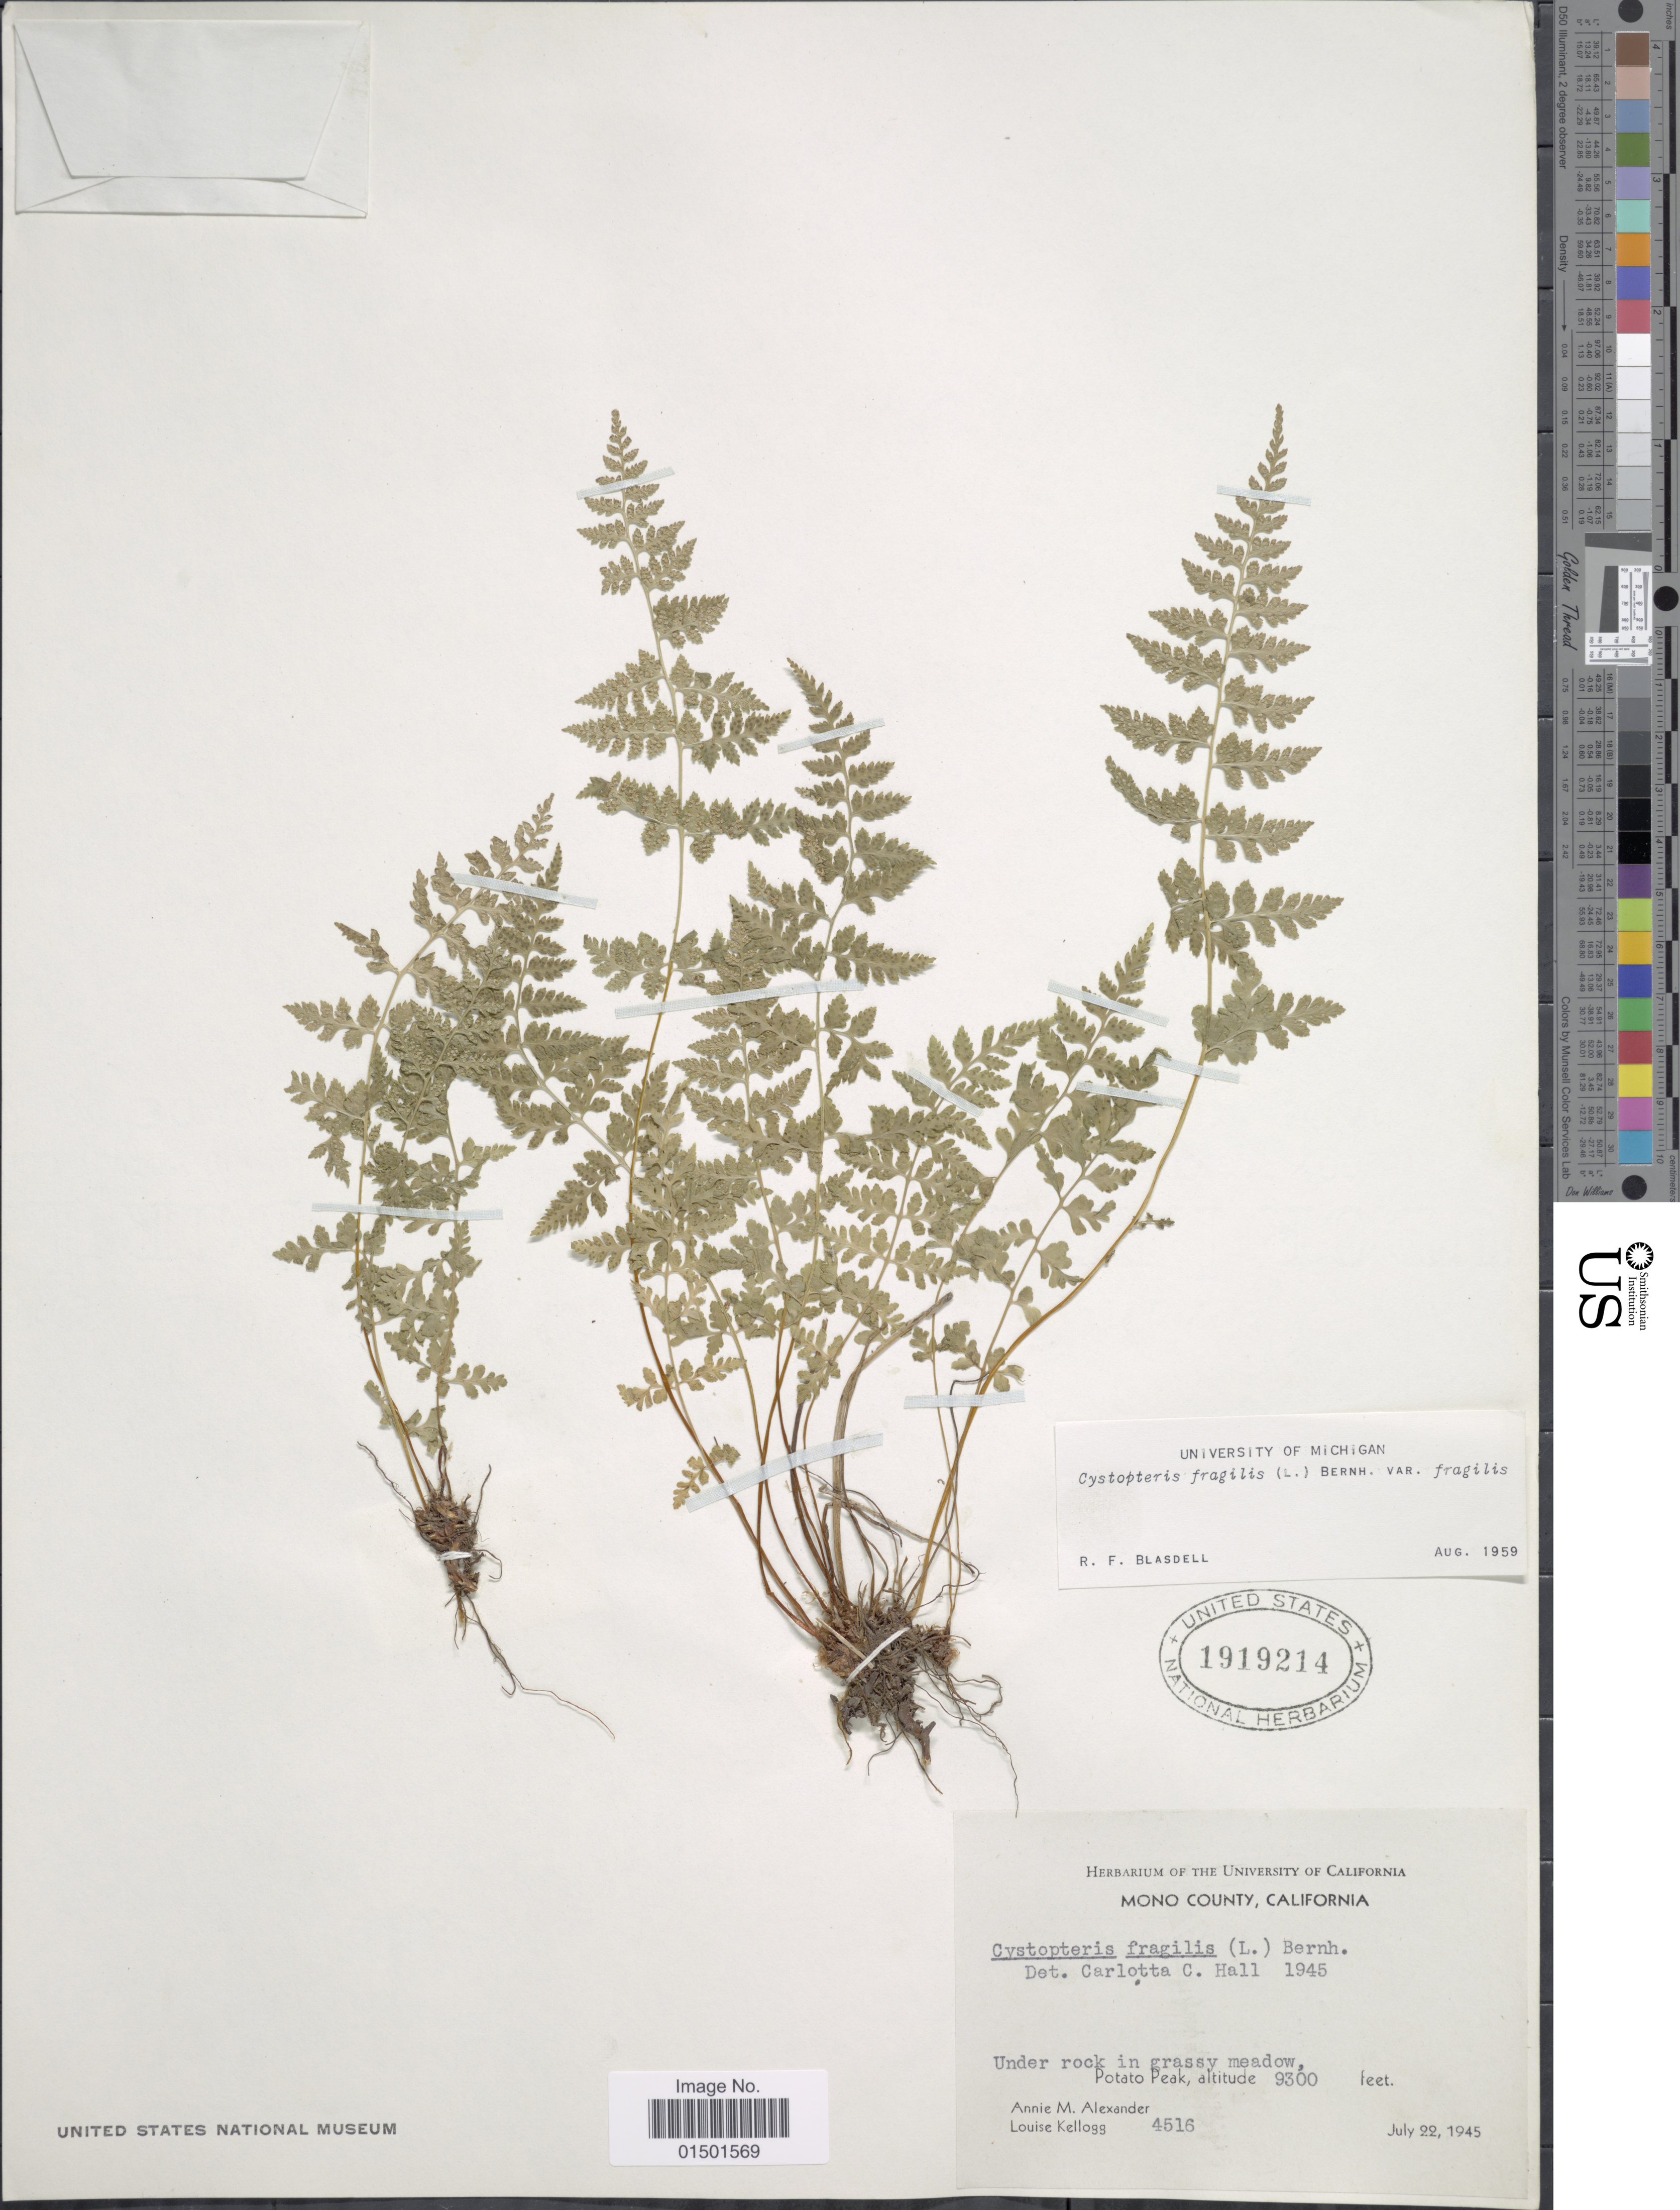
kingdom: Plantae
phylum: Tracheophyta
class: Polypodiopsida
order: Polypodiales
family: Cystopteridaceae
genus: Cystopteris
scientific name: Cystopteris fragilis var. fragilis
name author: (L.) Bernh.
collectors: A. M. Alexander & L. Kellogg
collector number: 4516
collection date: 1945-07-22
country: United States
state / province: California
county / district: Mono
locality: Mono County. Under rock in grassy meadow, Potato Peak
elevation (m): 2835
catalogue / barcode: US 1919214